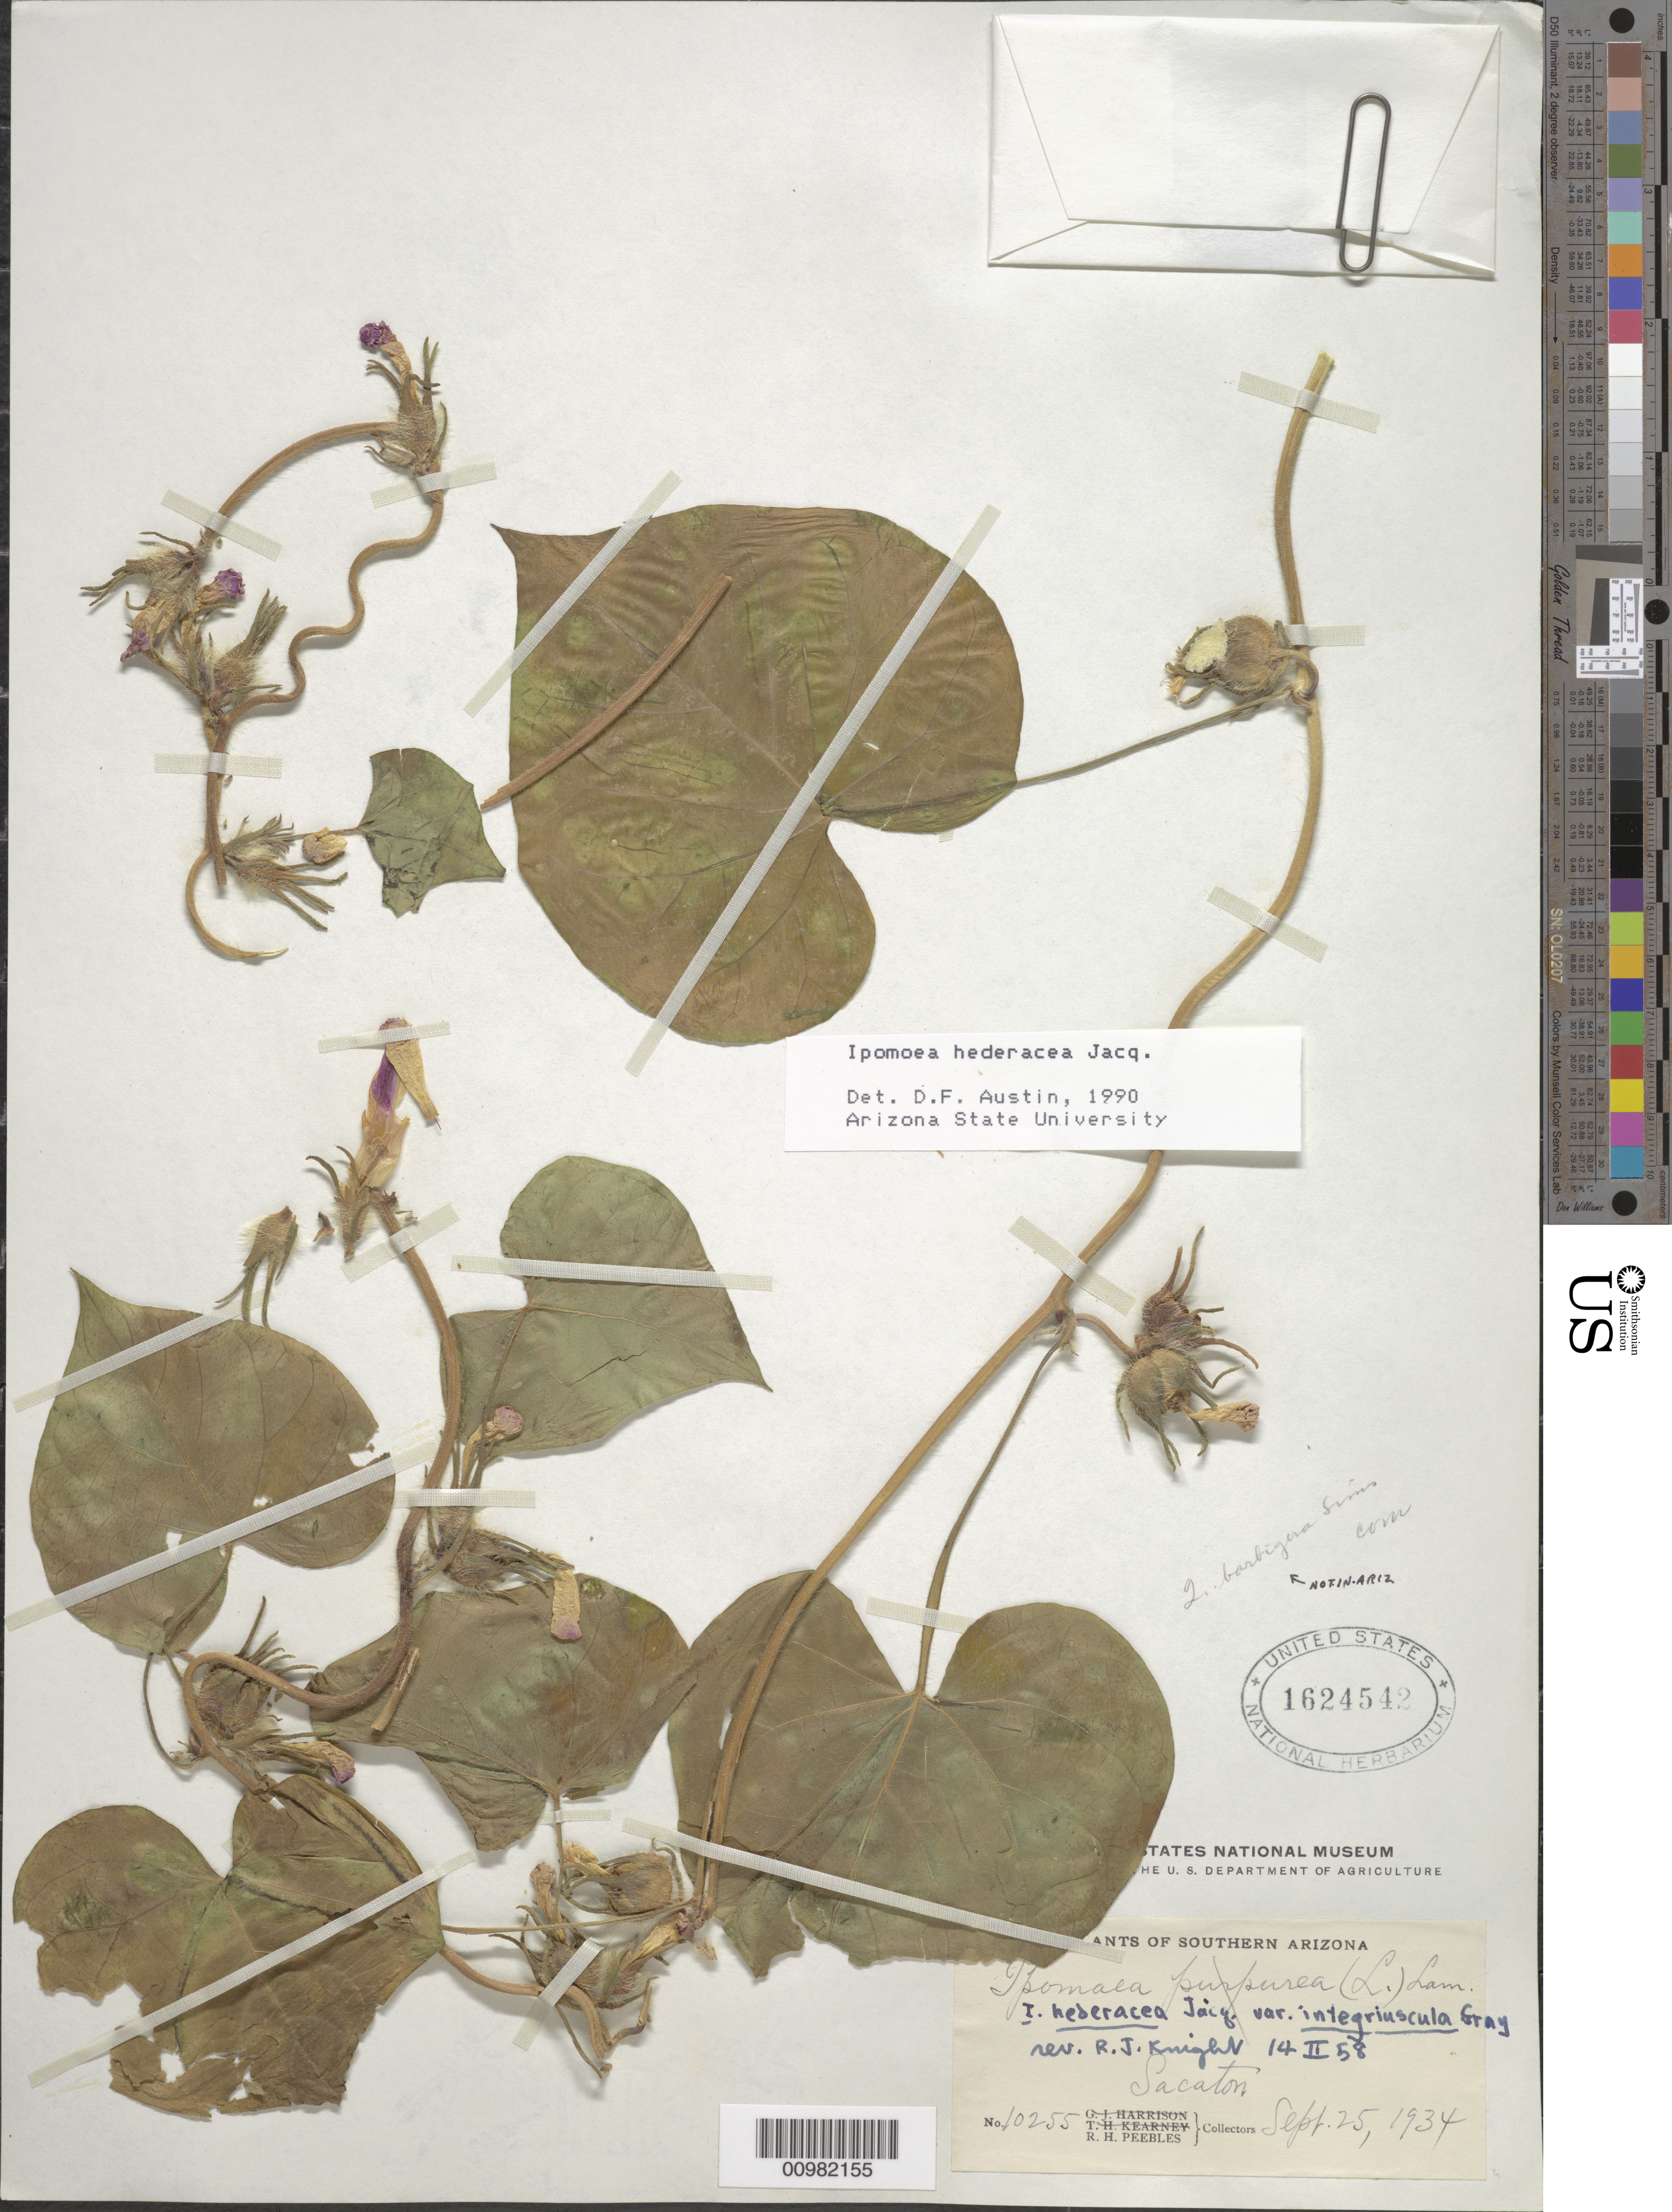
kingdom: Plantae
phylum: Tracheophyta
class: Magnoliopsida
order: Solanales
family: Convolvulaceae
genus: Ipomoea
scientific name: Ipomoea hederacea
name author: Jacq.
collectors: R. H. Peebles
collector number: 10255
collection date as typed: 25 Sep 1934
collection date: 1934-09-25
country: United States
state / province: Arizona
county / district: Pinal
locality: Sacaton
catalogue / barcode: US 1624542